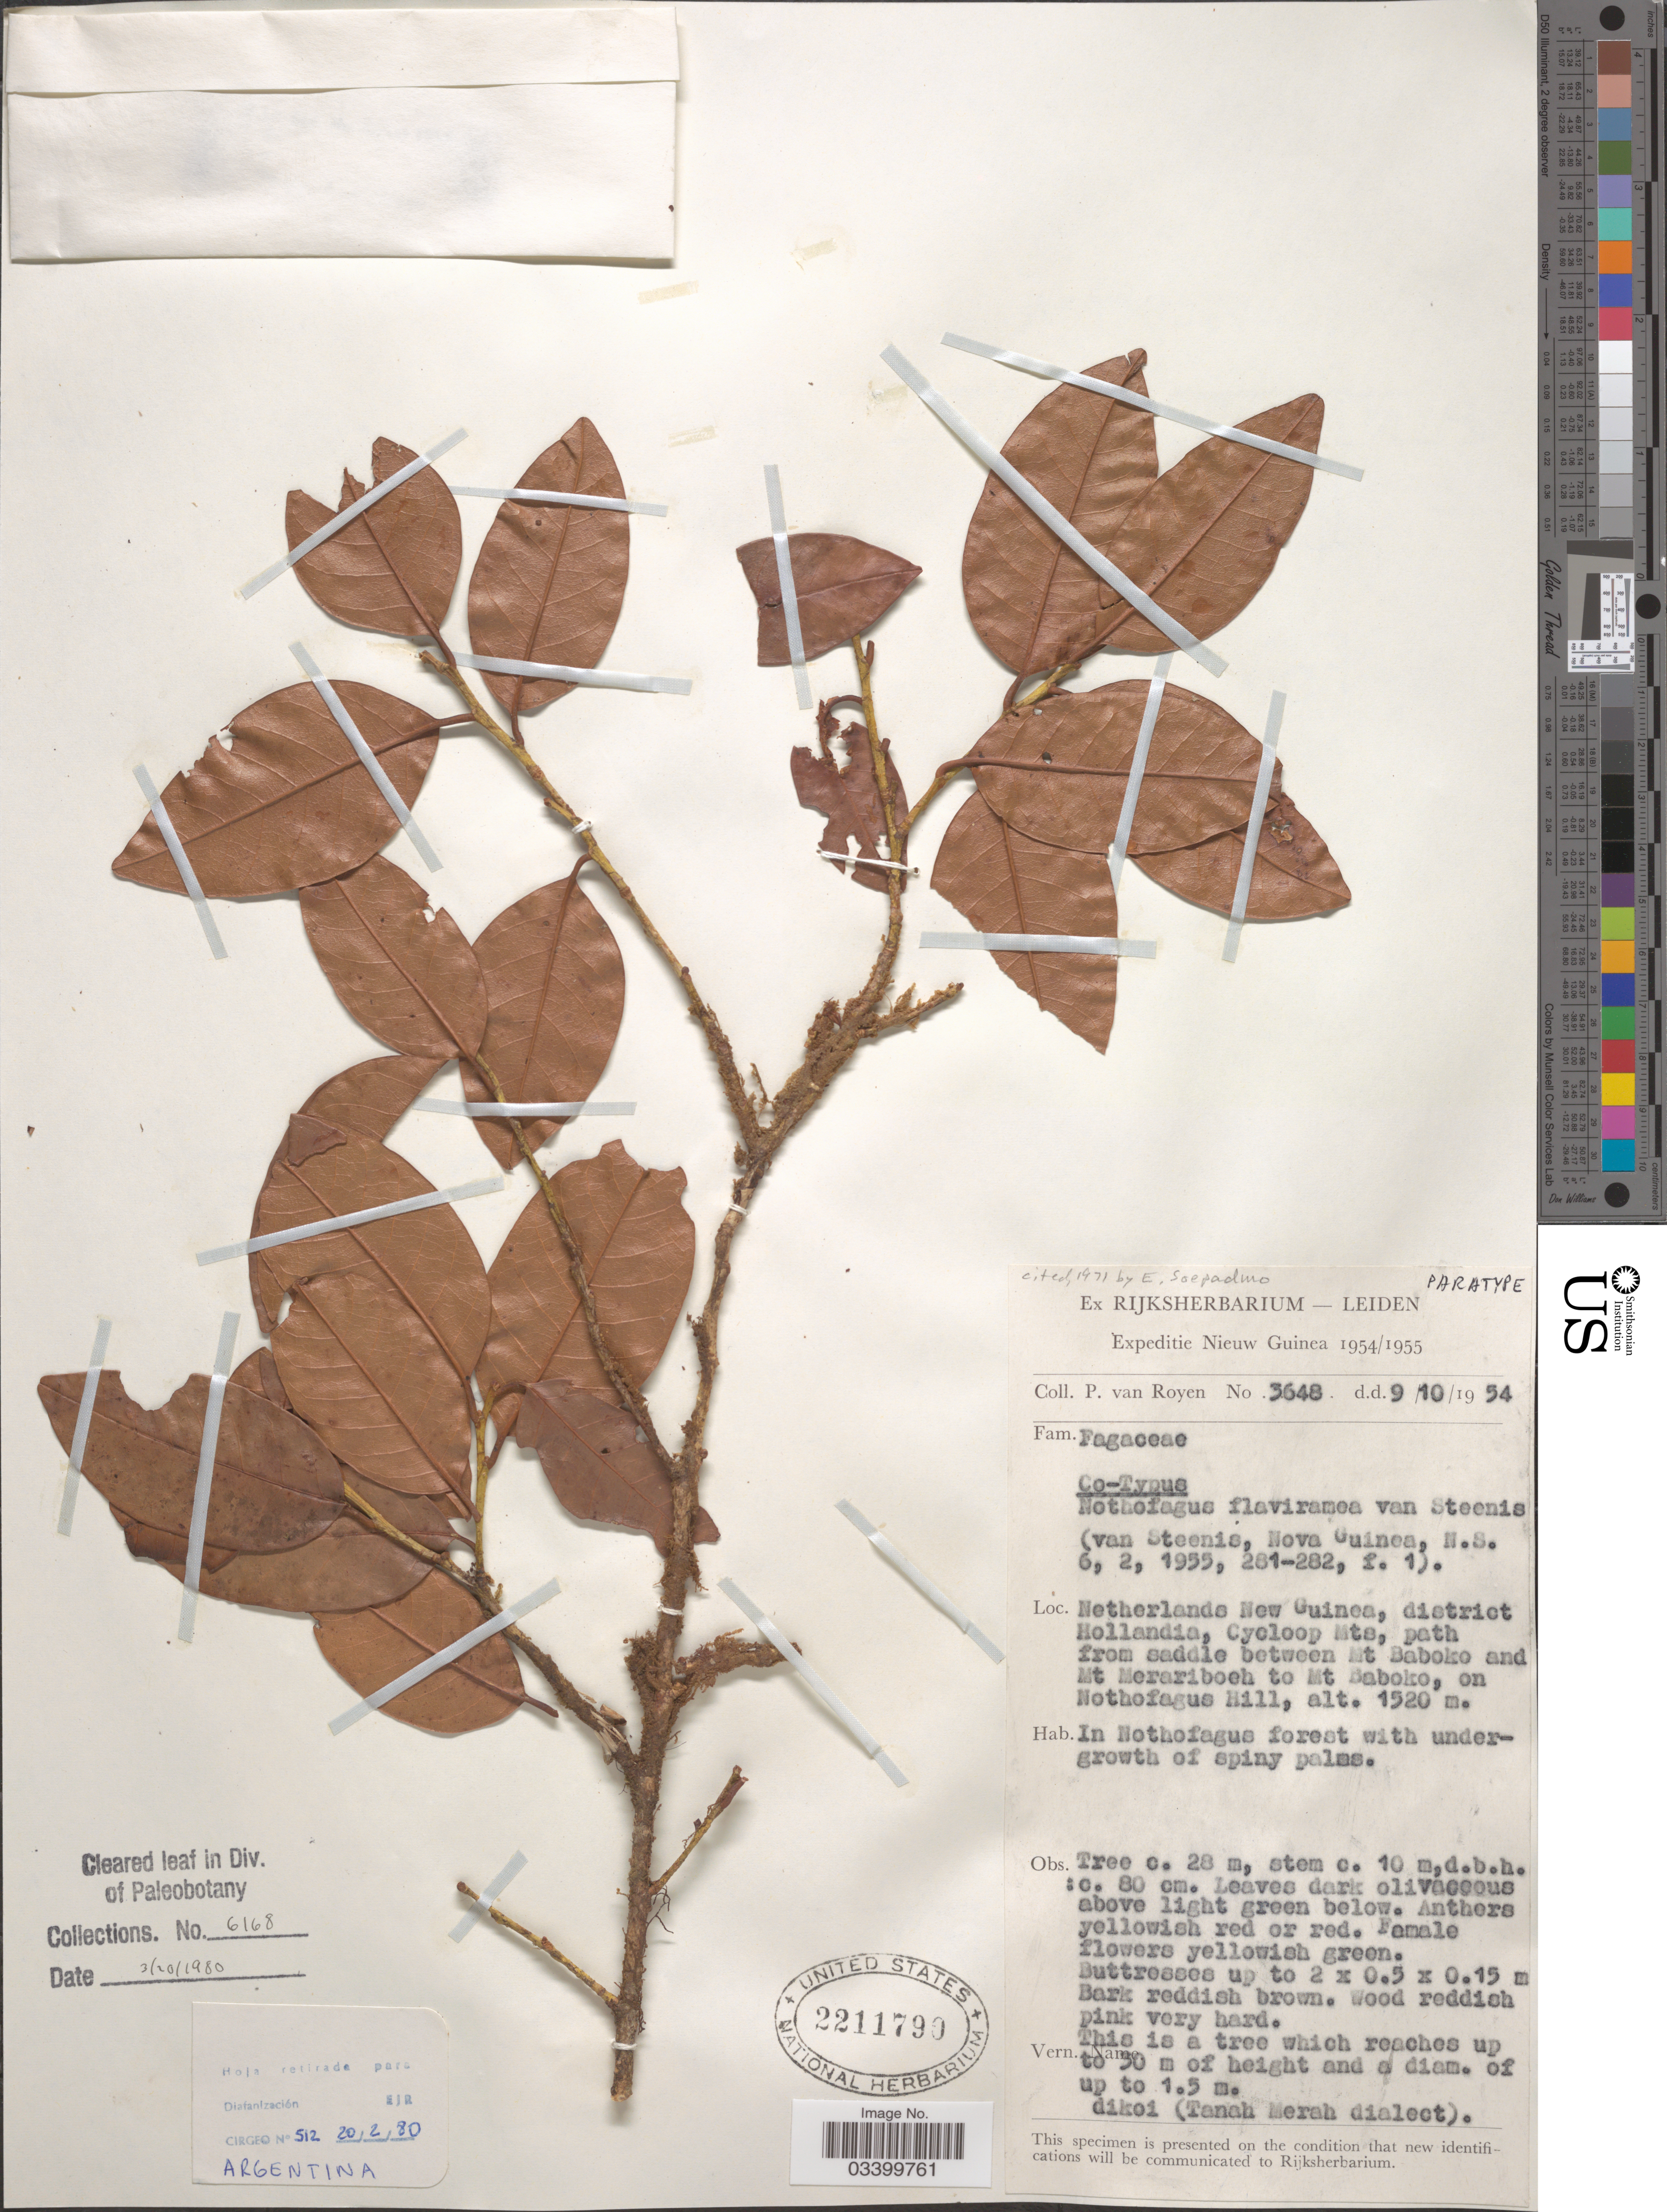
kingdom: Plantae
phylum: Tracheophyta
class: Magnoliopsida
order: Fagales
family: Nothofagaceae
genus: Nothofagus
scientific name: Nothofagus flaviramea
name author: Steenis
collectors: P. van Royen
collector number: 3648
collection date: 1954-10-09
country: Indonesia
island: New Guinea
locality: Nieuw Guinea. Netherlands New Guinea, district Hollandia, Cycloop Mts, path from saddle between Mt Baboko and Merariboeh to Mt Baboko, on Nothofague Hill.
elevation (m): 1520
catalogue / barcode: US 2211790